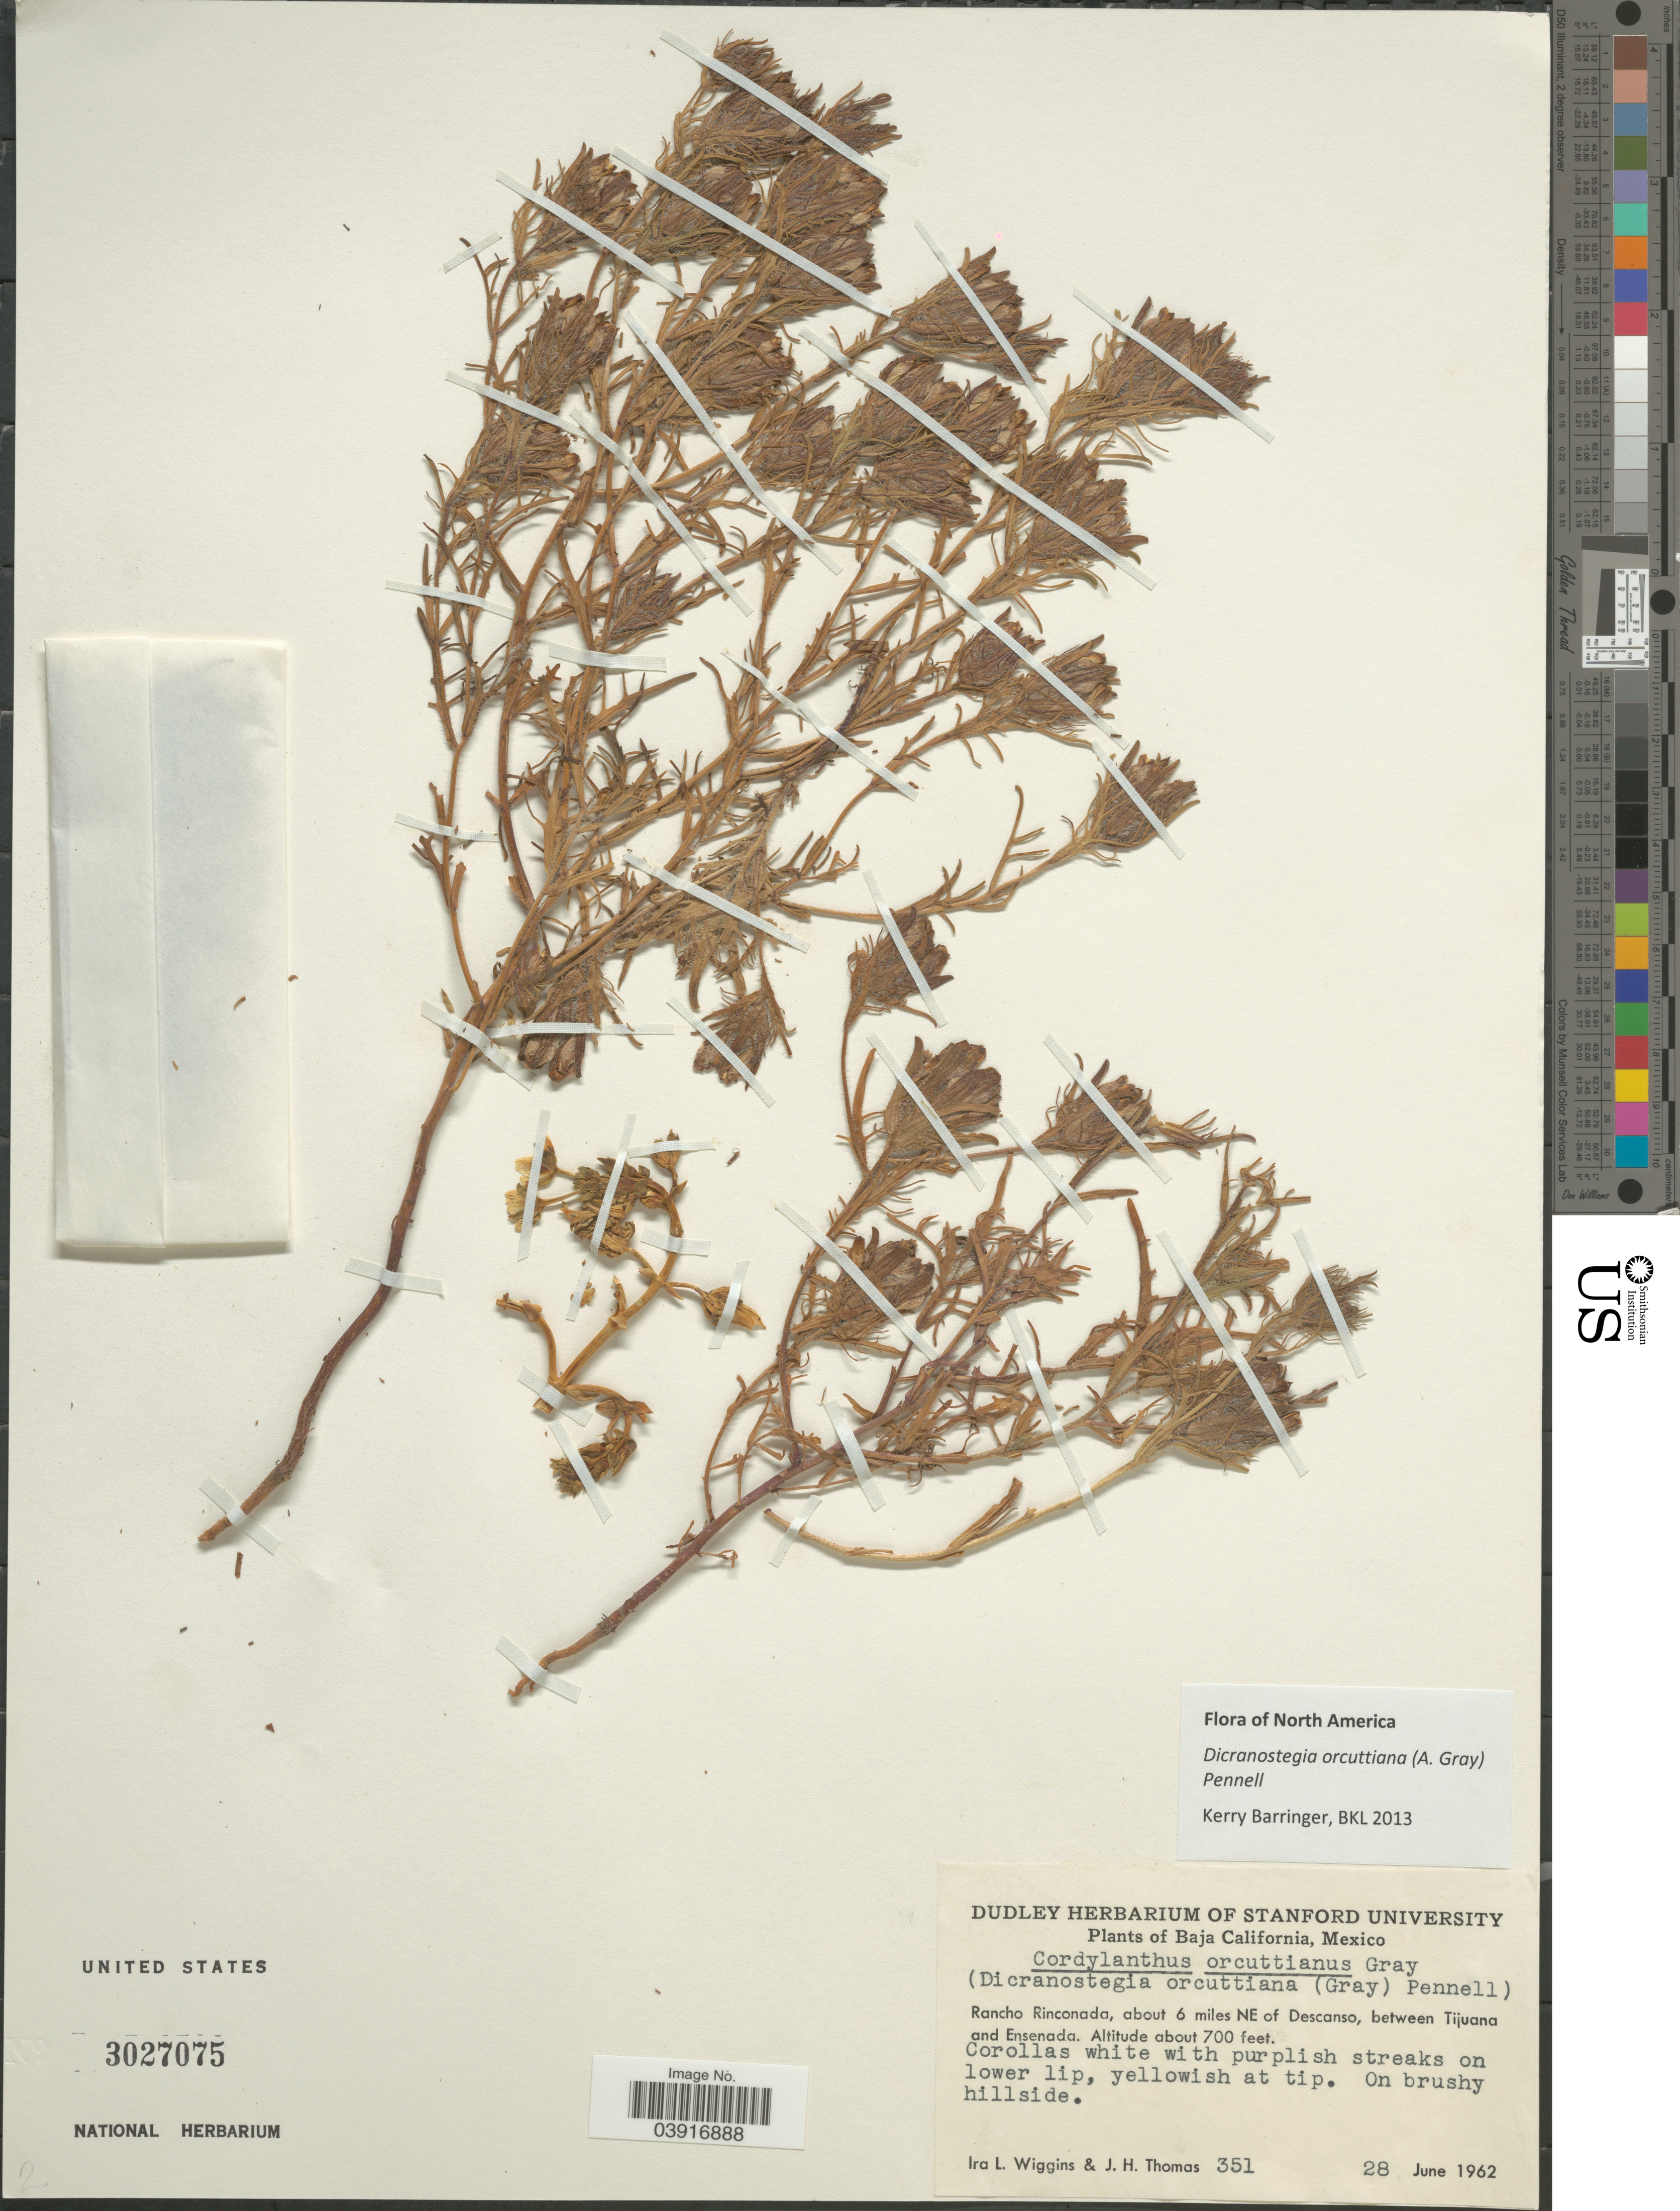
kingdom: Plantae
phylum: Tracheophyta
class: Magnoliopsida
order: Lamiales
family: Orobanchaceae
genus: Dicranostegia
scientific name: Dicranostegia orcuttiana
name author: (A. Gray) Pennell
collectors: I. L. Wiggins & J. H. Thomas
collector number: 351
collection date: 1962-06-28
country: Mexico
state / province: Baja California Norte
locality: Rancho Rinconada, about 6 miles NE of Descanso, between Tijuana and Ensenada.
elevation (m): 213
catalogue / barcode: US 3027075